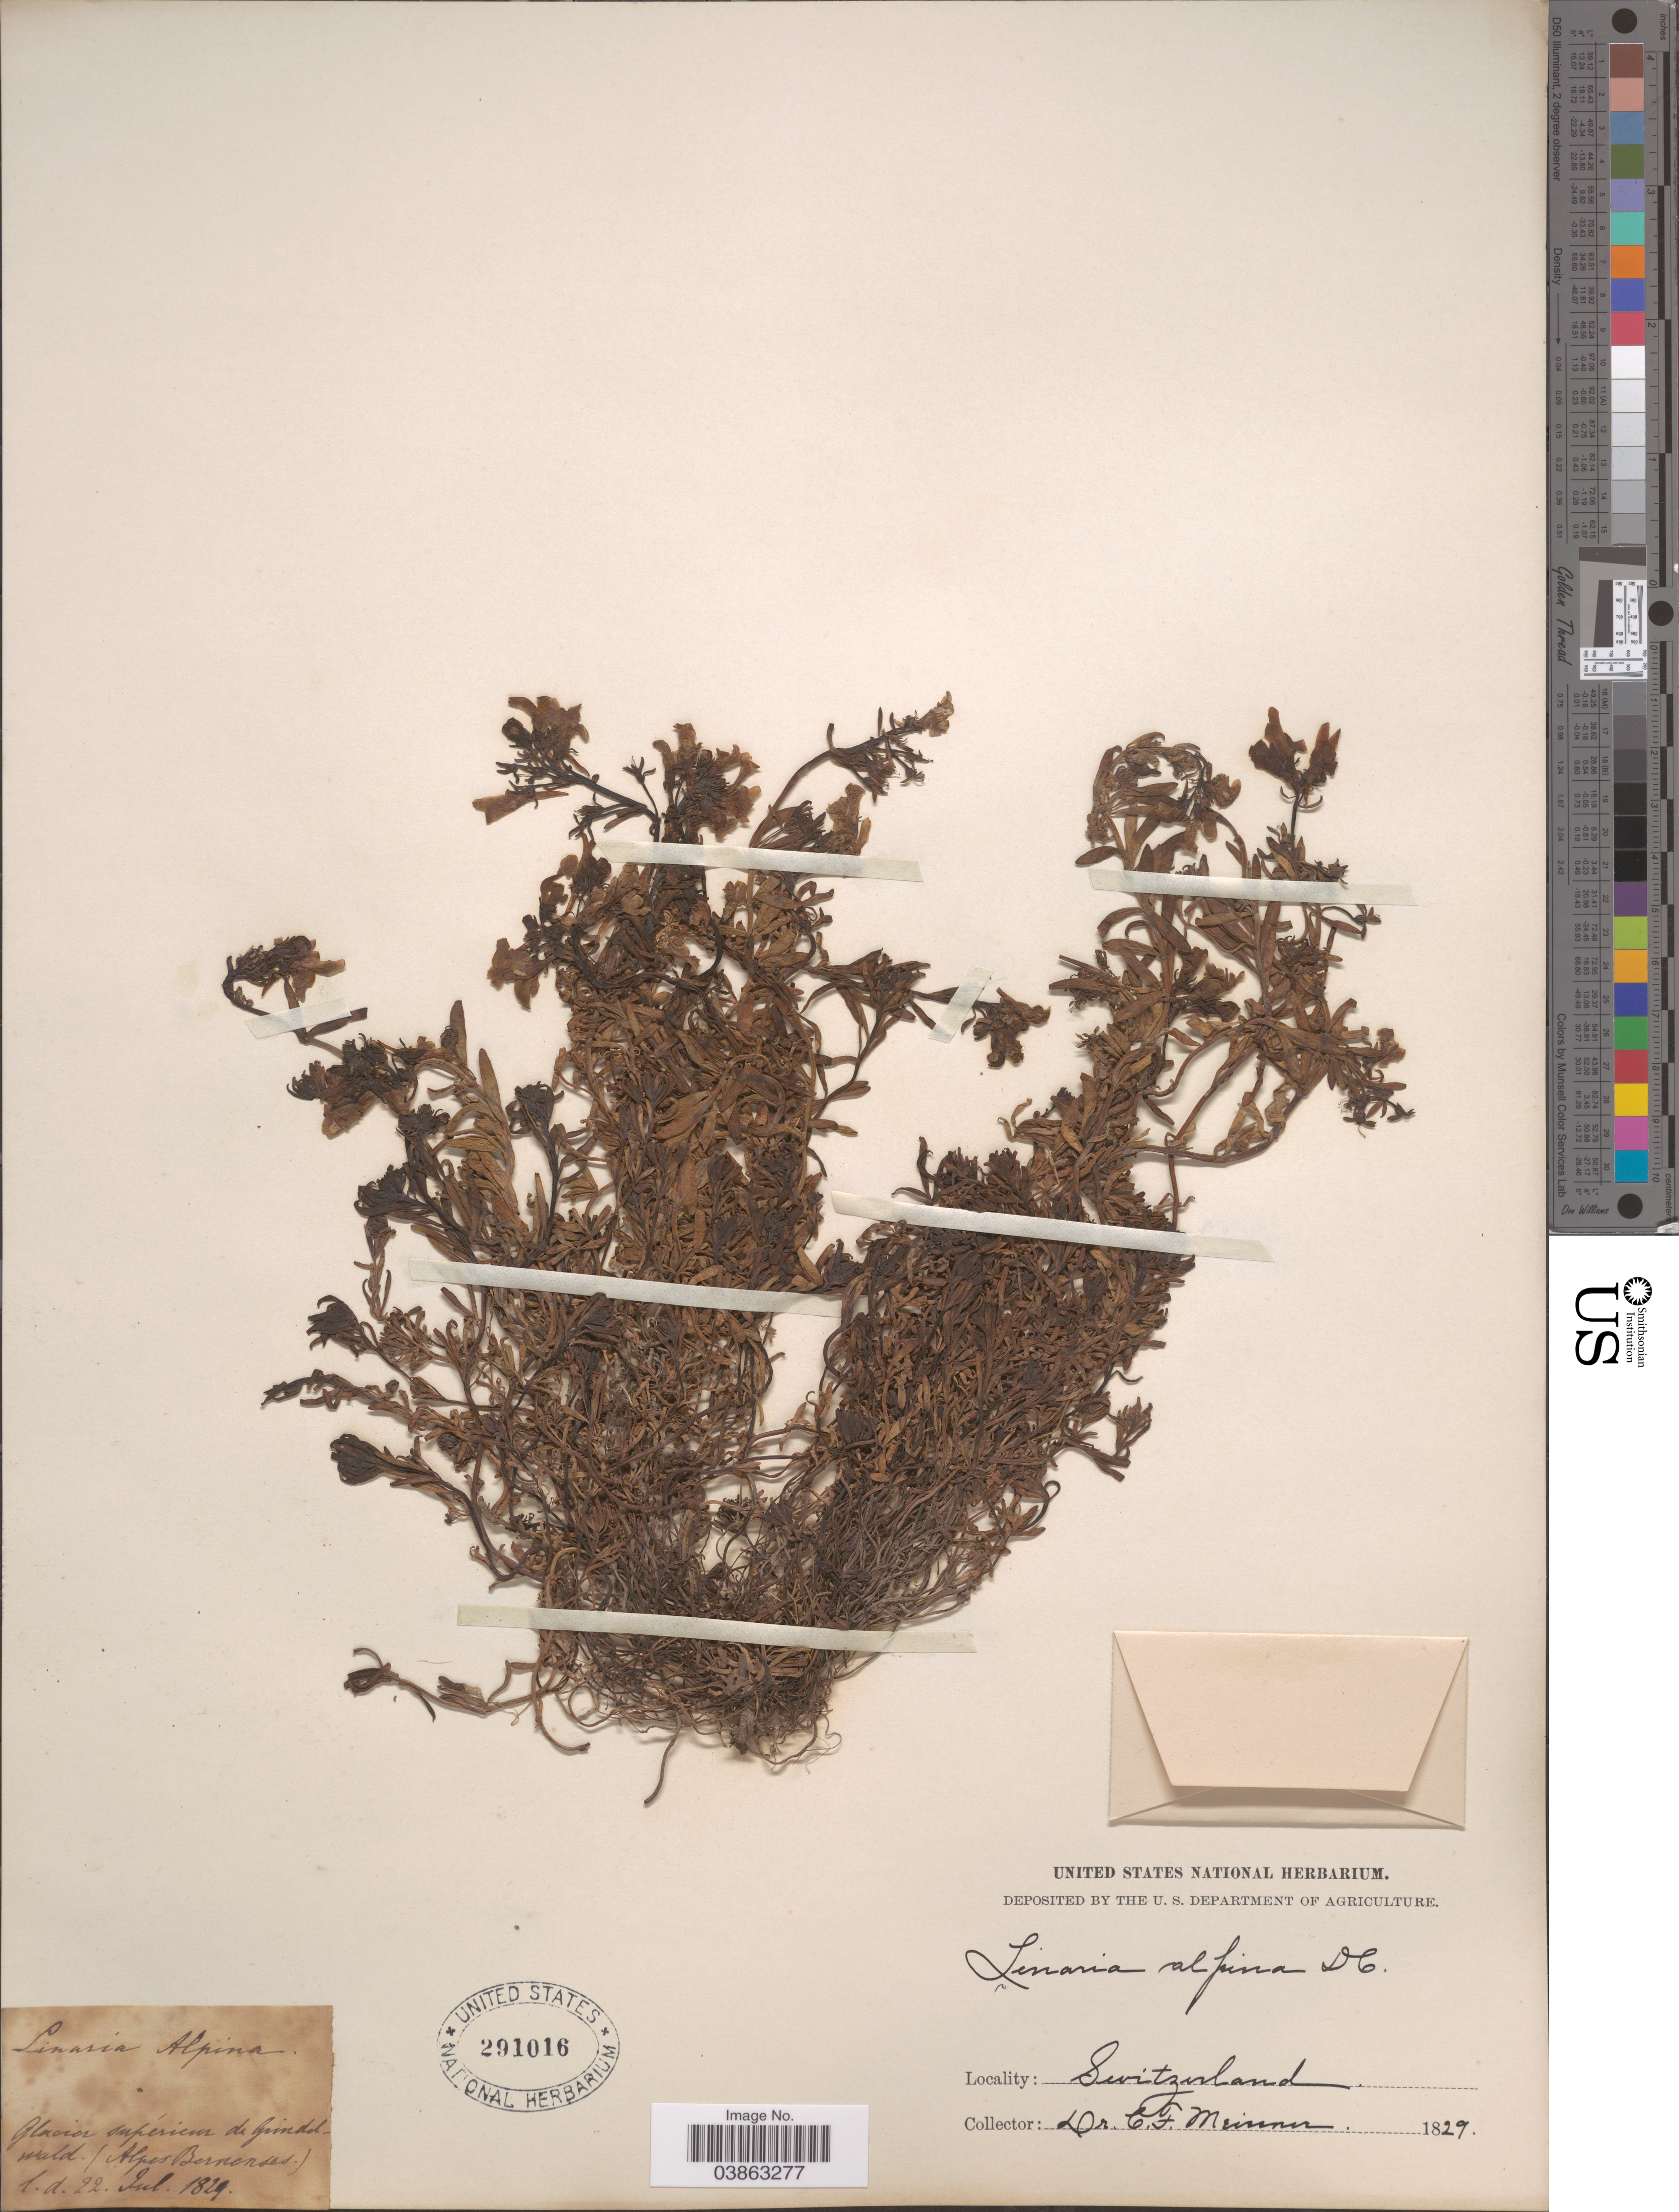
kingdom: Plantae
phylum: Tracheophyta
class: Magnoliopsida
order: Lamiales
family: Plantaginaceae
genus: Linaria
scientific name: Linaria alpina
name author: (L.) Mill.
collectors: C. F. W. Meissner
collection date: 1829-07-22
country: Switzerland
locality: Glacier superiem de Grindolwald. (Alpes Bernerses).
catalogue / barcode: US 291016